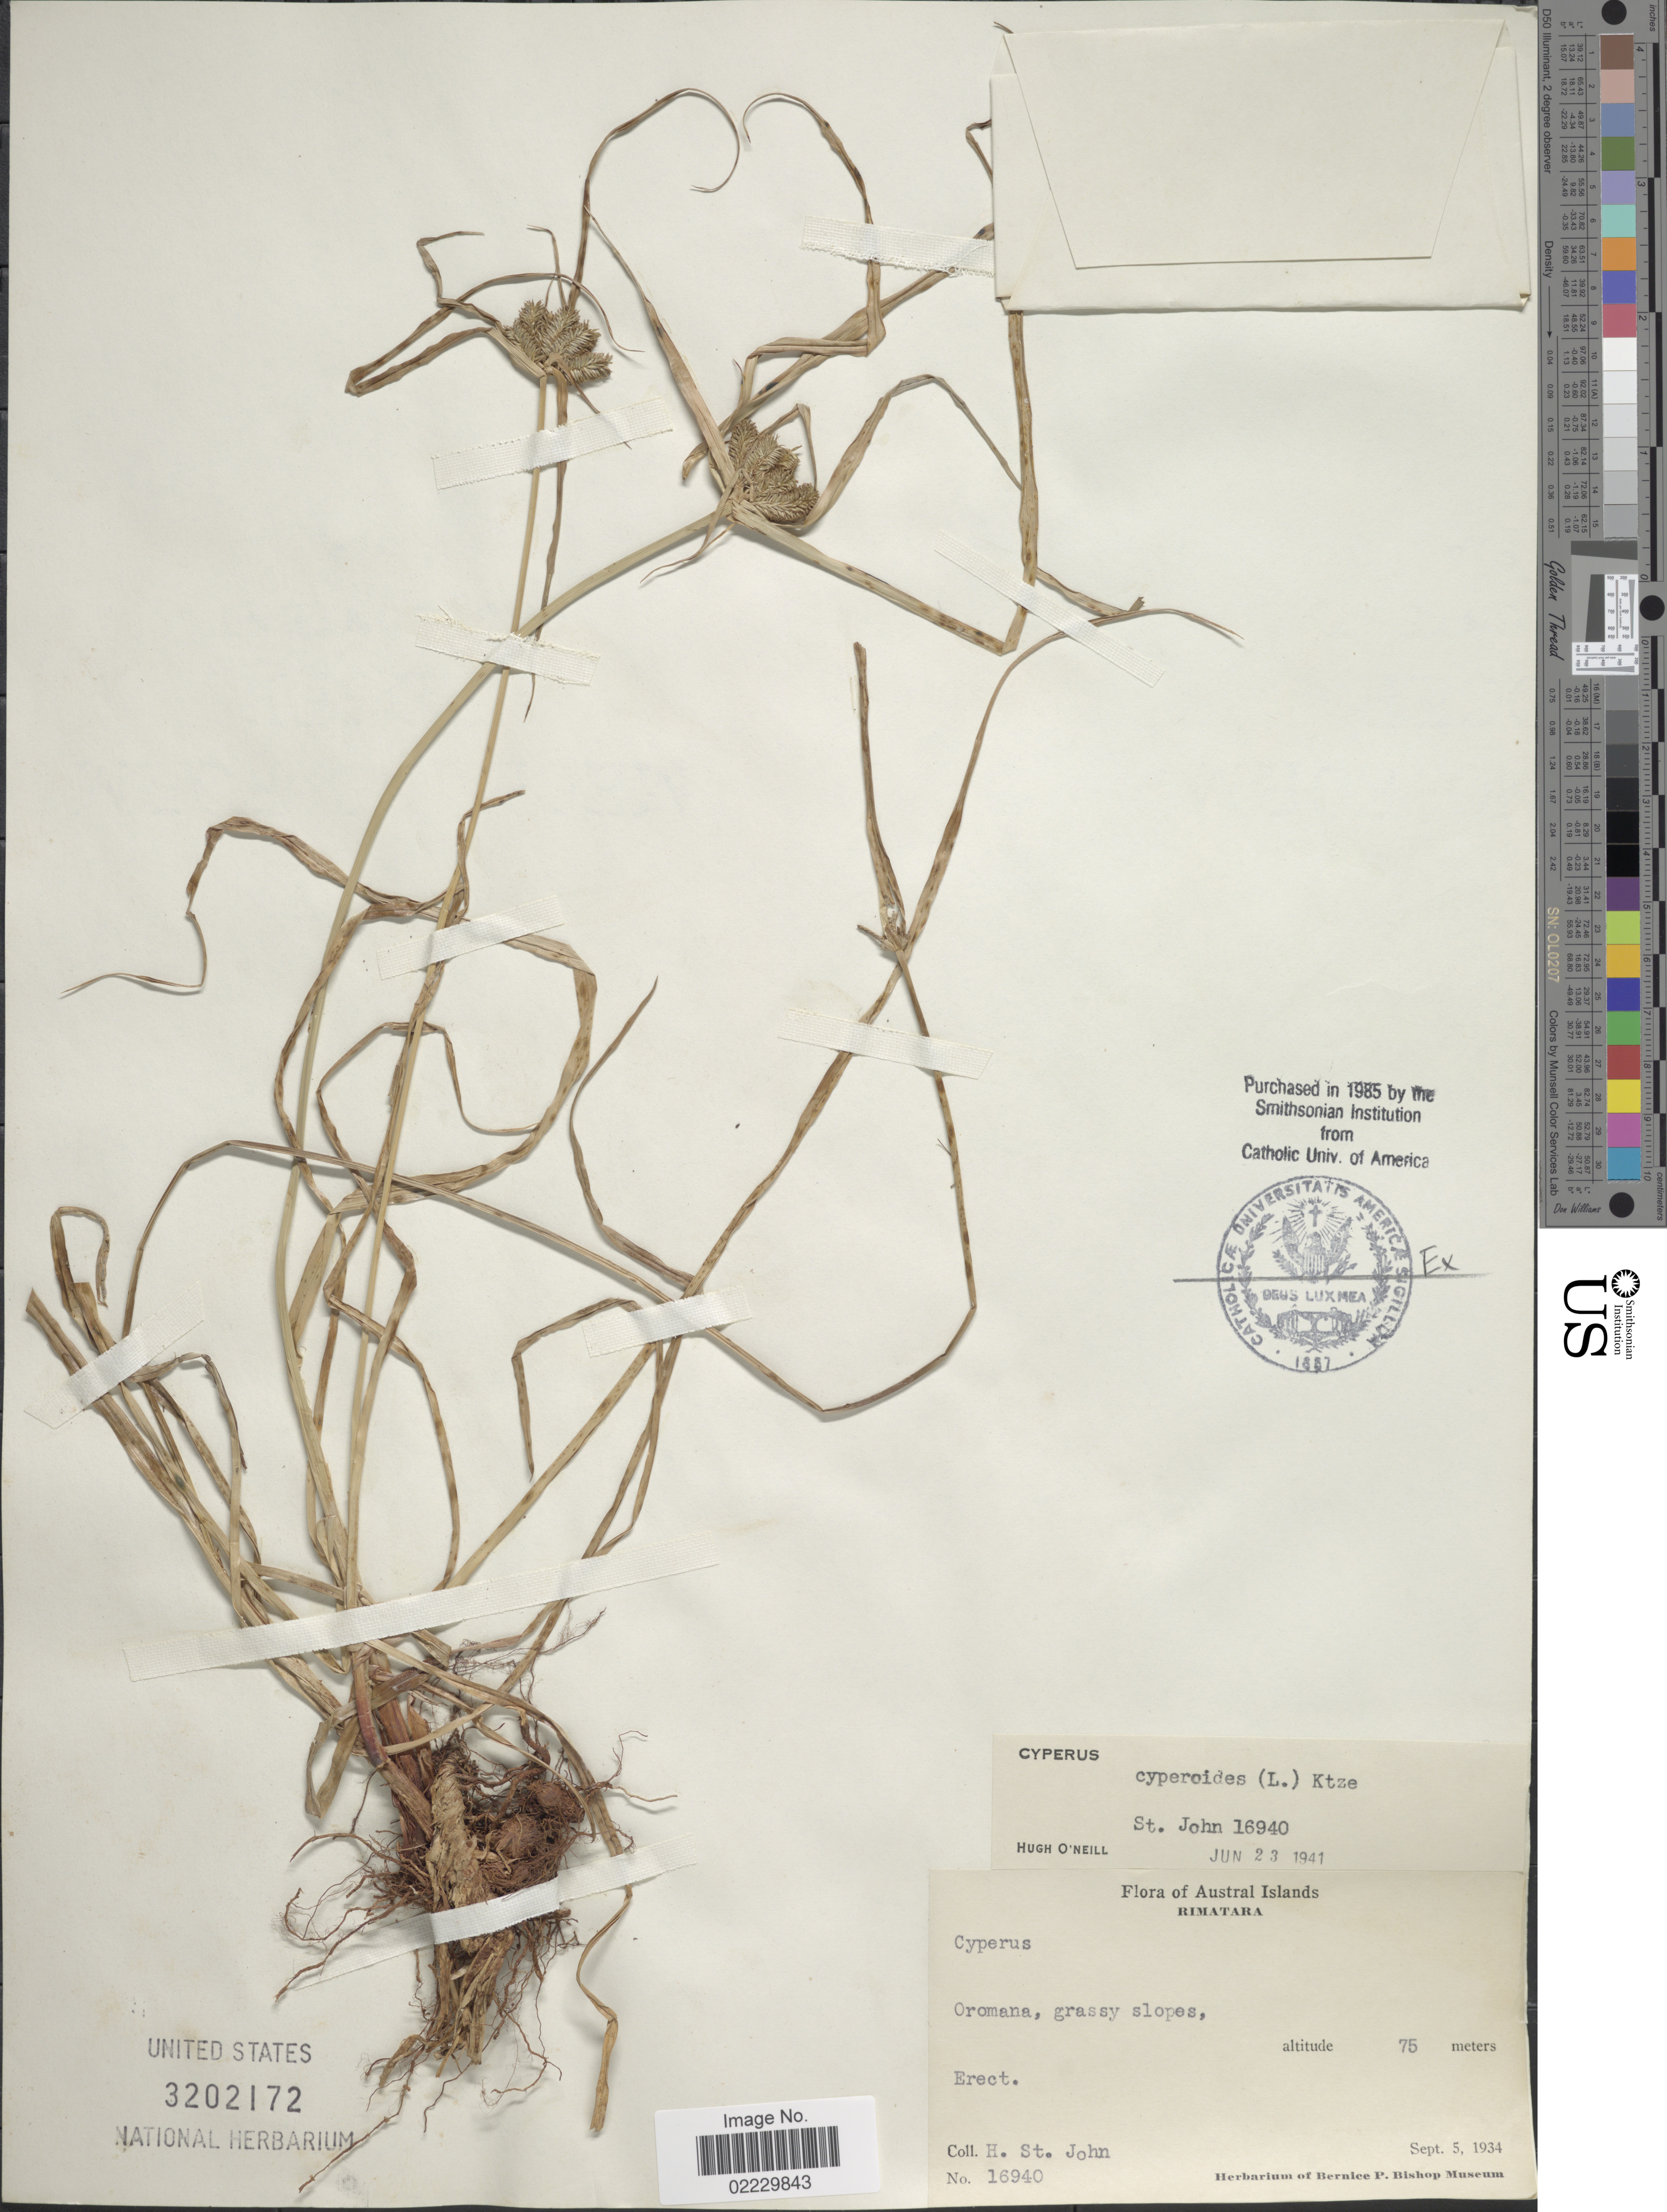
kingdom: Plantae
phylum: Tracheophyta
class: Liliopsida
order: Poales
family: Cyperaceae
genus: Cyperus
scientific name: Cyperus cyperoides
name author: (L.) Kuntze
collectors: H. St. John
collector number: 16940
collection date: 1934-09-05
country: French Polynesia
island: Rimatara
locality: Austral Islands. Rimatara, Oromana, grassy slopes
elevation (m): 75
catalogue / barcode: US 3202172